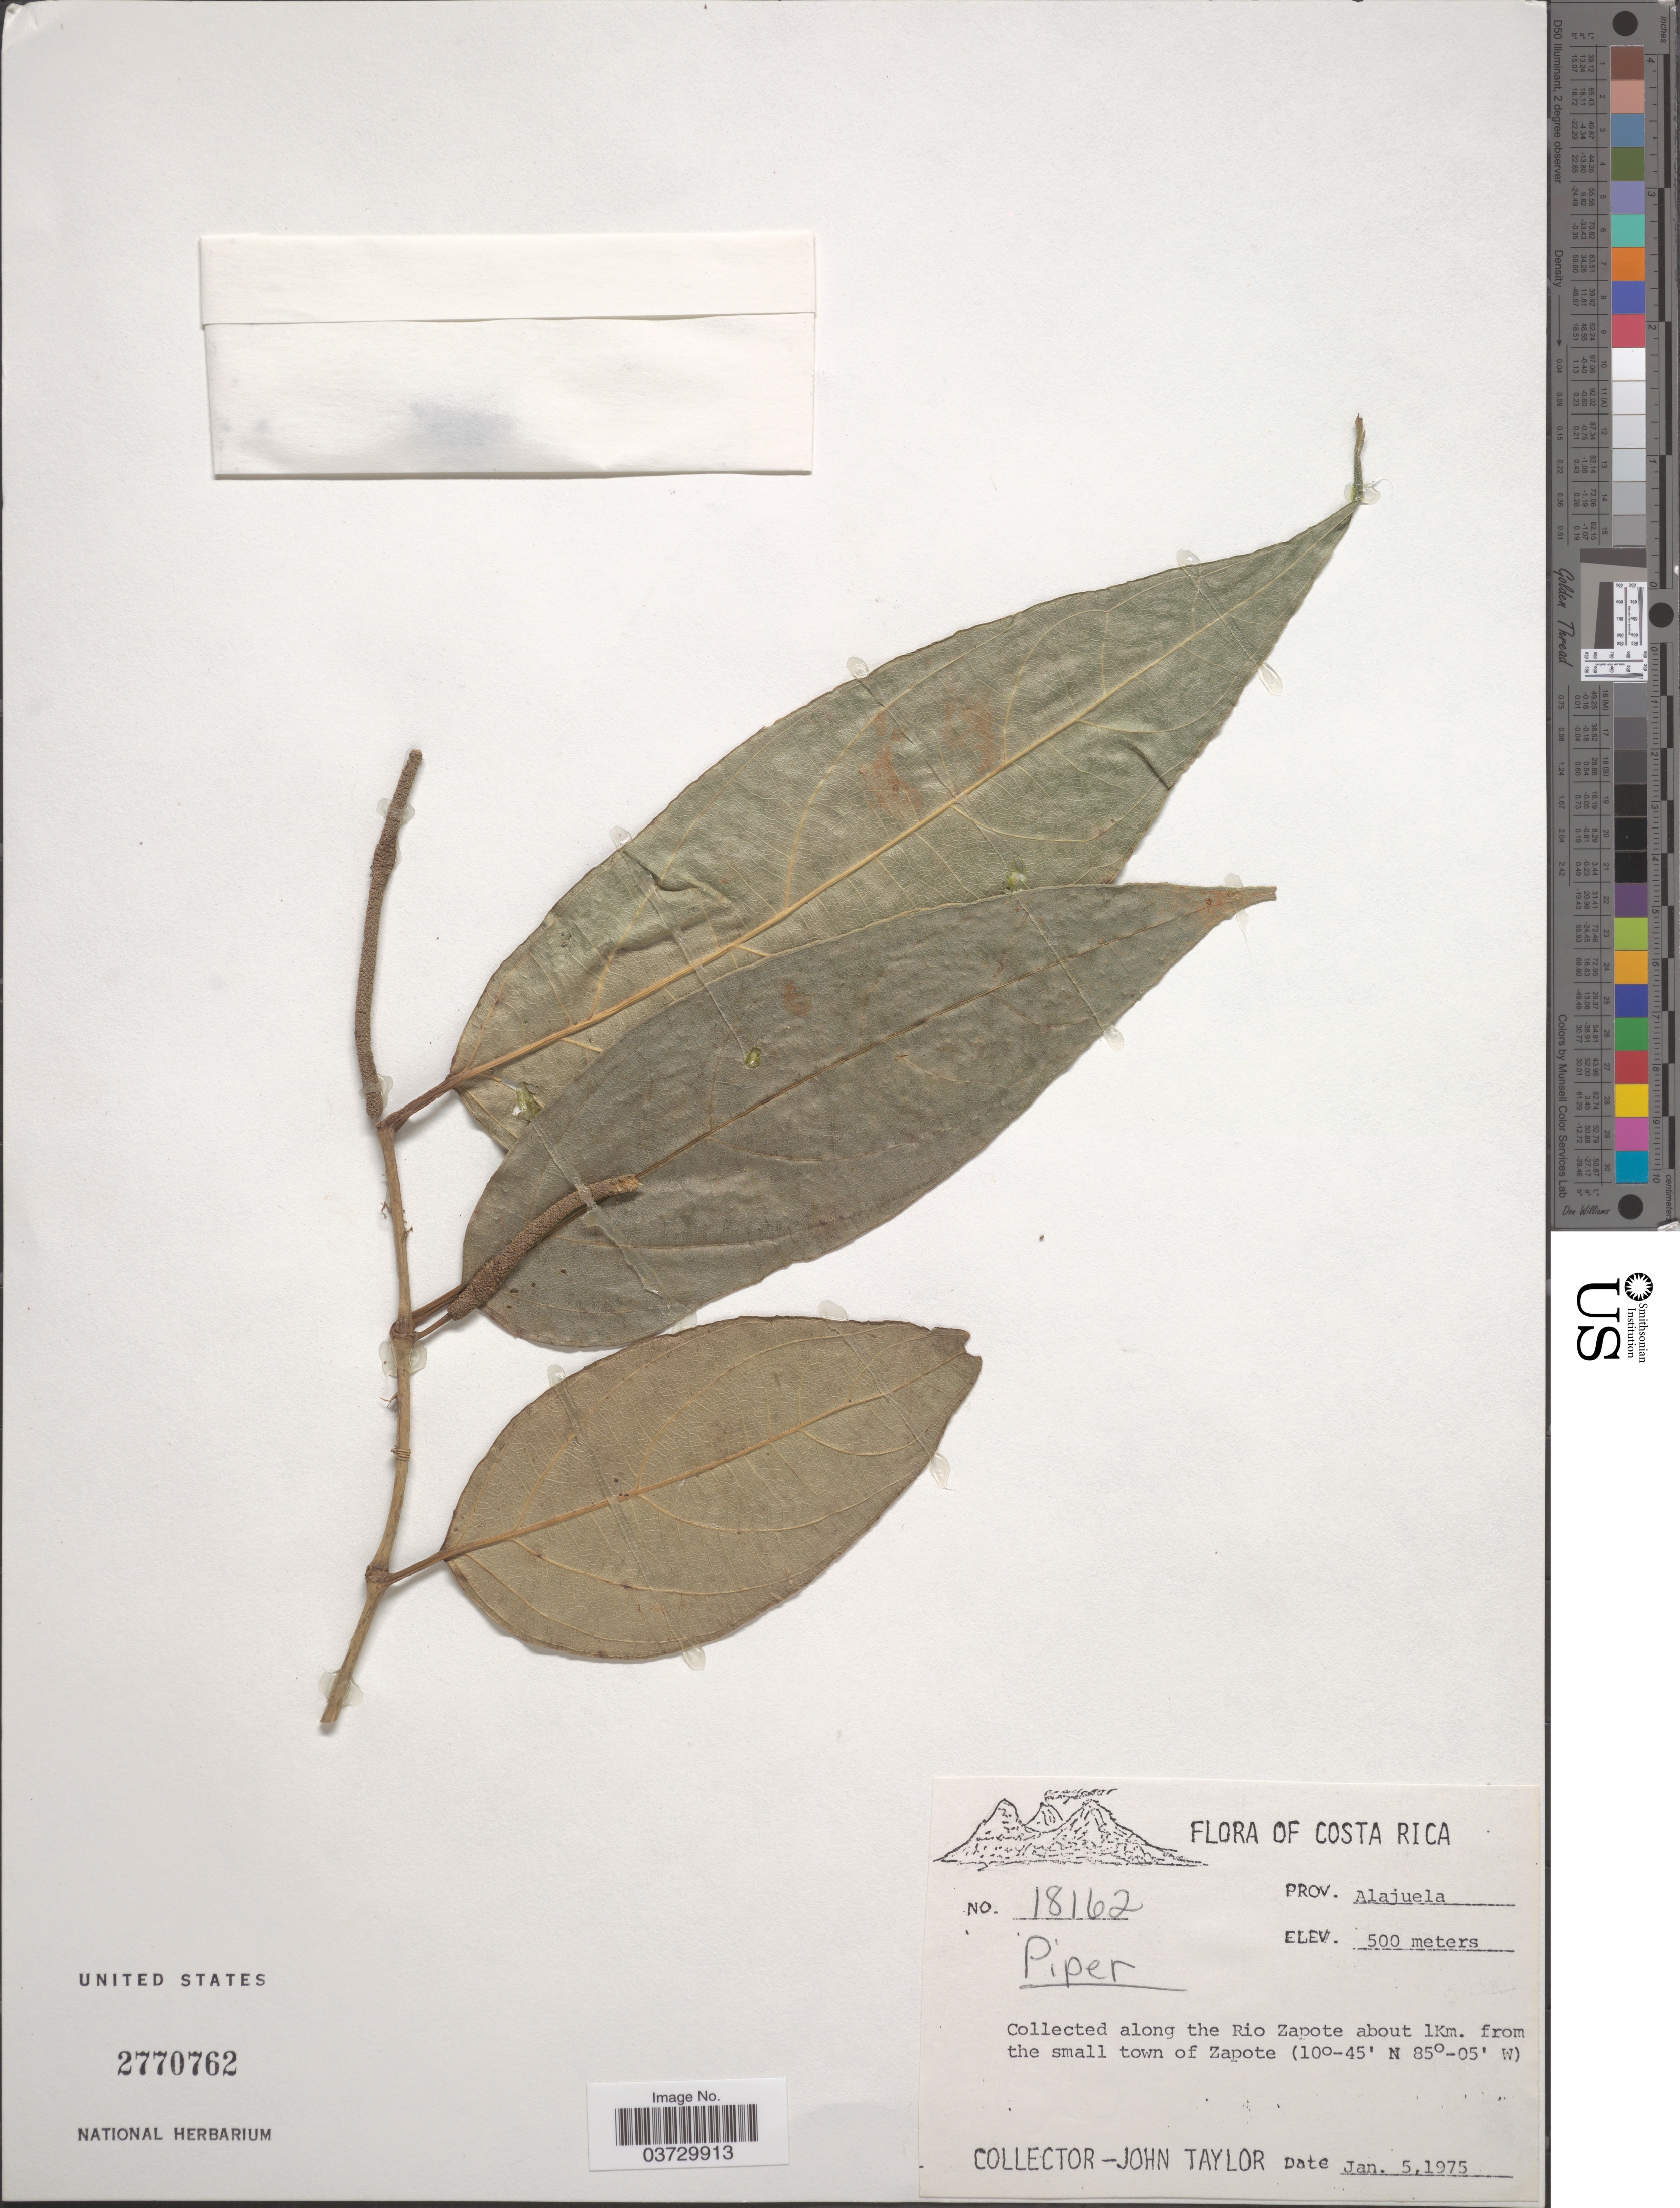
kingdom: Plantae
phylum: Tracheophyta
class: Magnoliopsida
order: Piperales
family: Piperaceae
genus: Piper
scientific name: Piper sp.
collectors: J. Taylor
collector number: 18162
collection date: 1975-01-05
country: Costa Rica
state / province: Alajuela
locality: Along the Rio Zapote about 1Km. from the small town of Zapote.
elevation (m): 500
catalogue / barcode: US 2770762